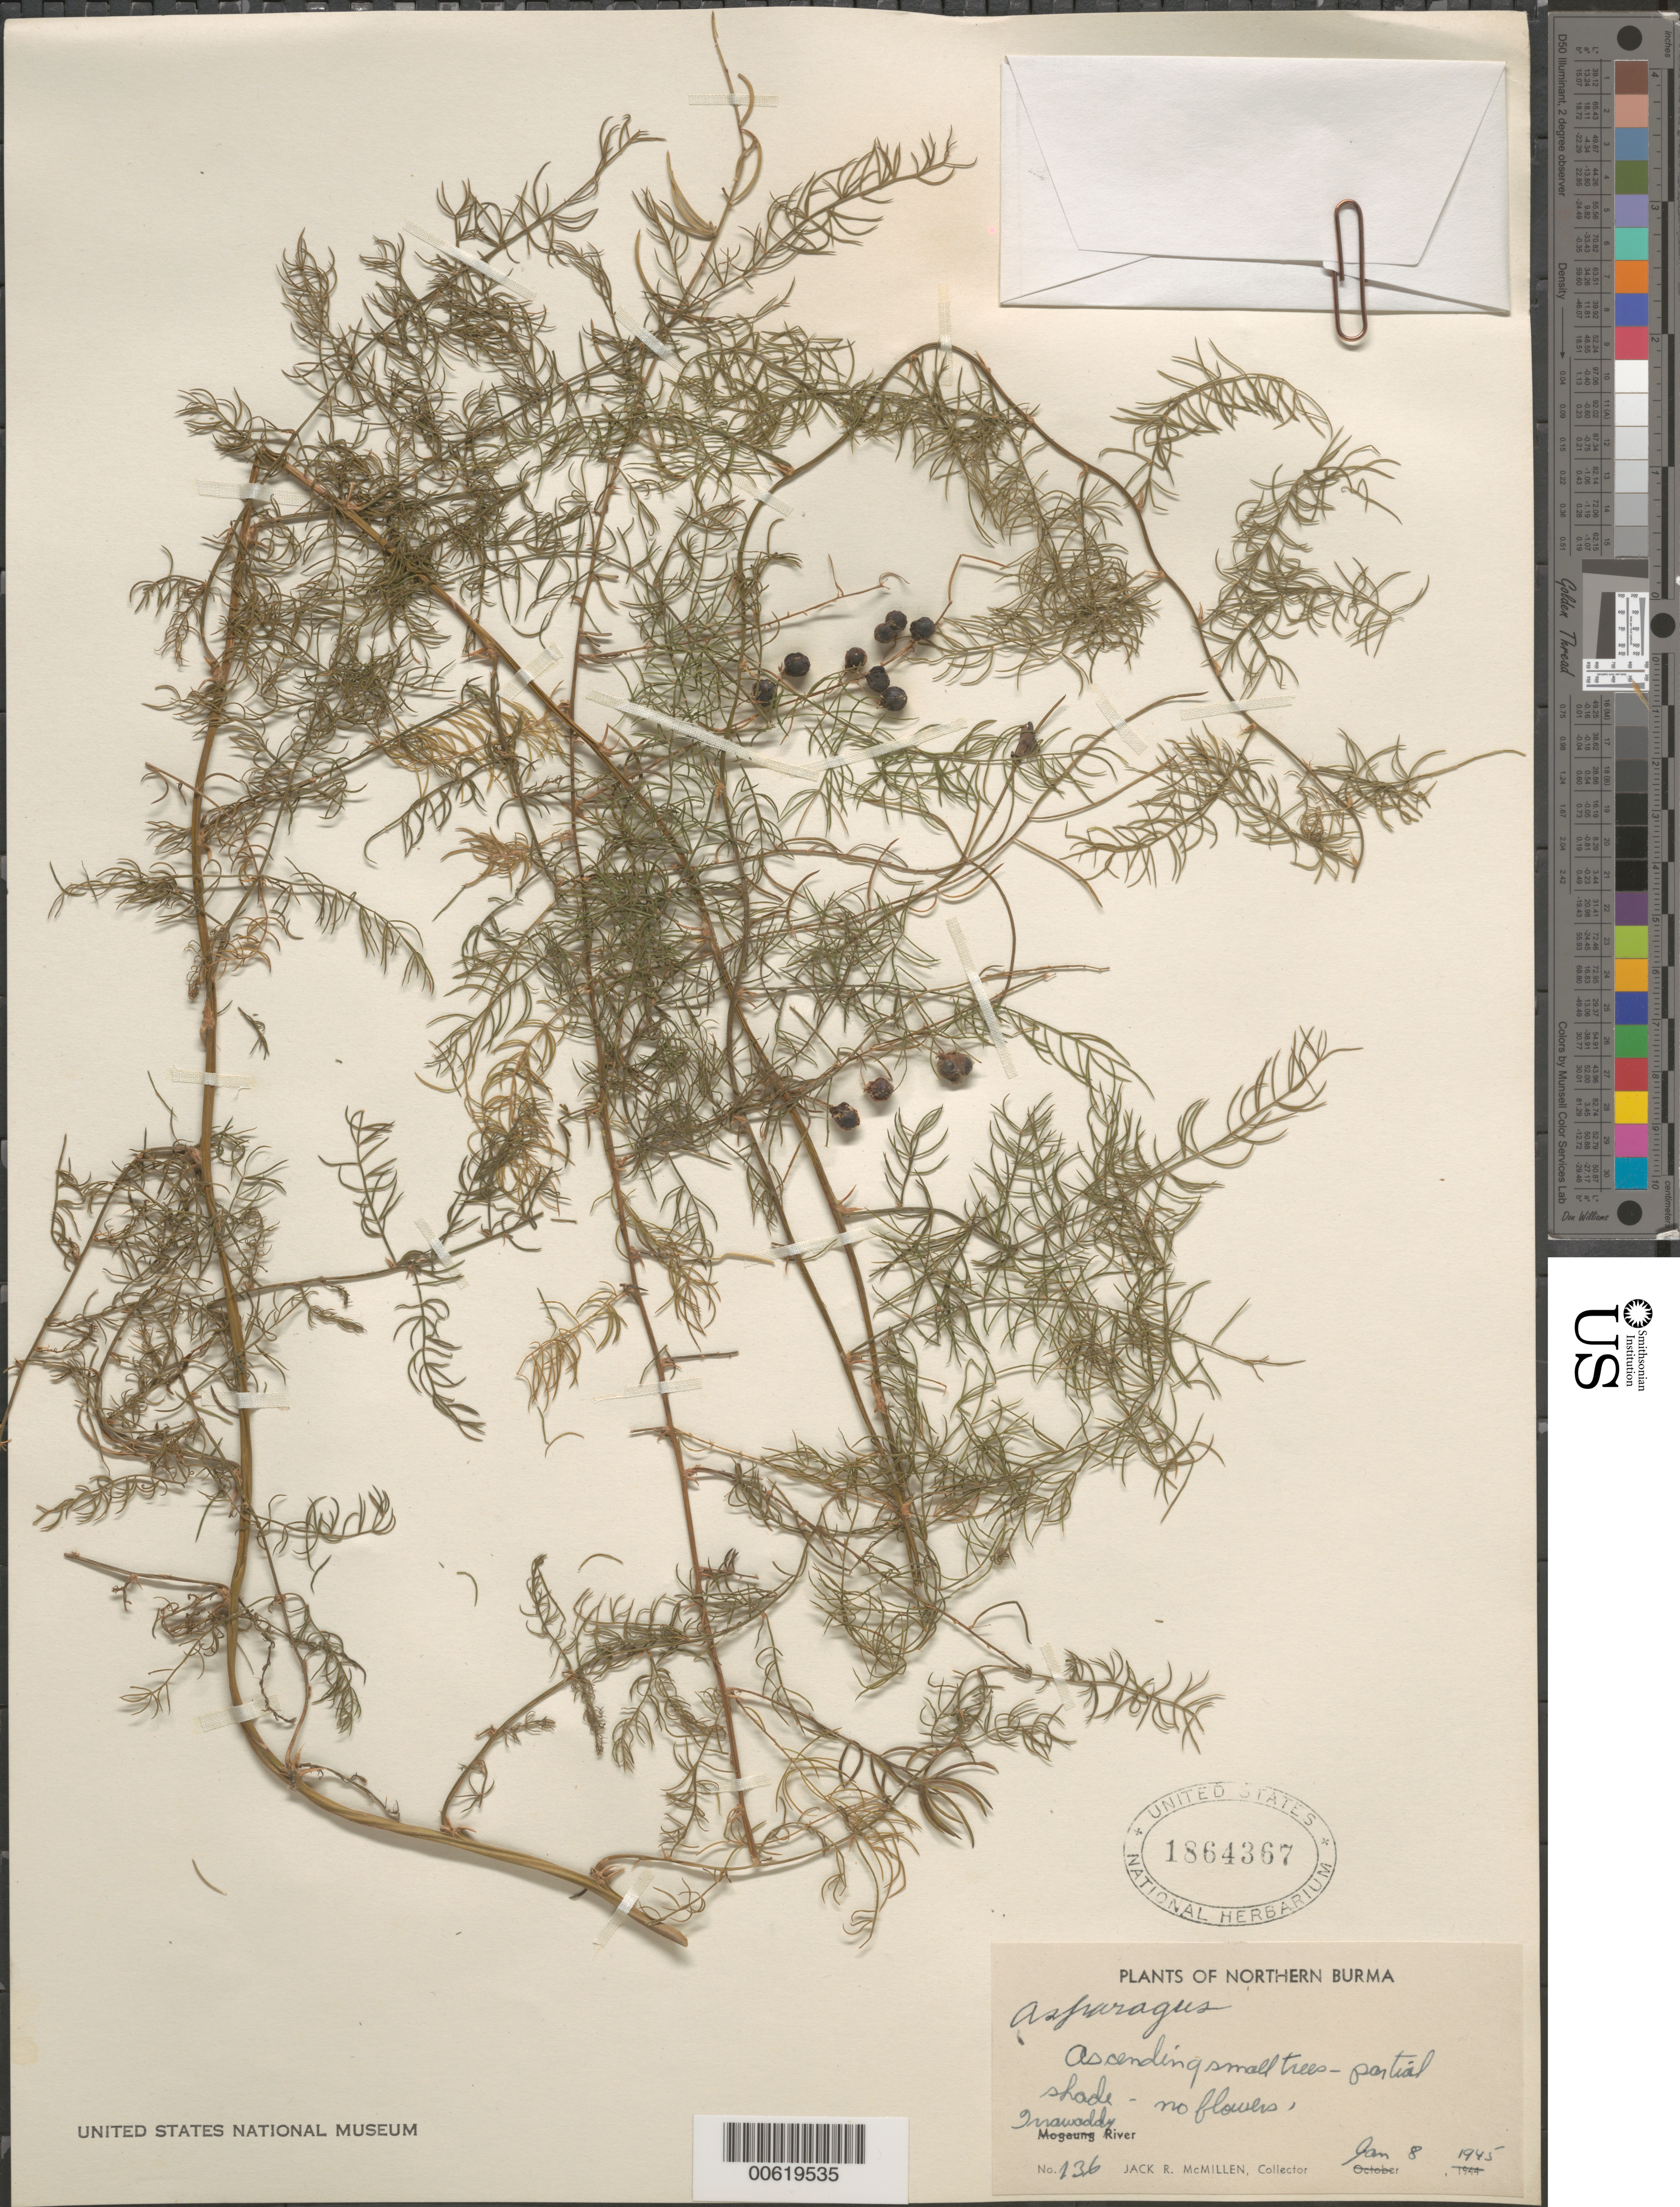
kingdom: Plantae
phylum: Tracheophyta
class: Liliopsida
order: Asparagales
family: Asparagaceae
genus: Asparagus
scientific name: Asparagus sp.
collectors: J. McMillen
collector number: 136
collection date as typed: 08 Jan 1945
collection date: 1945-01-08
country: Myanmar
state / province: Kachin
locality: Ayeyawaddy river.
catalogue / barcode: US 1864367